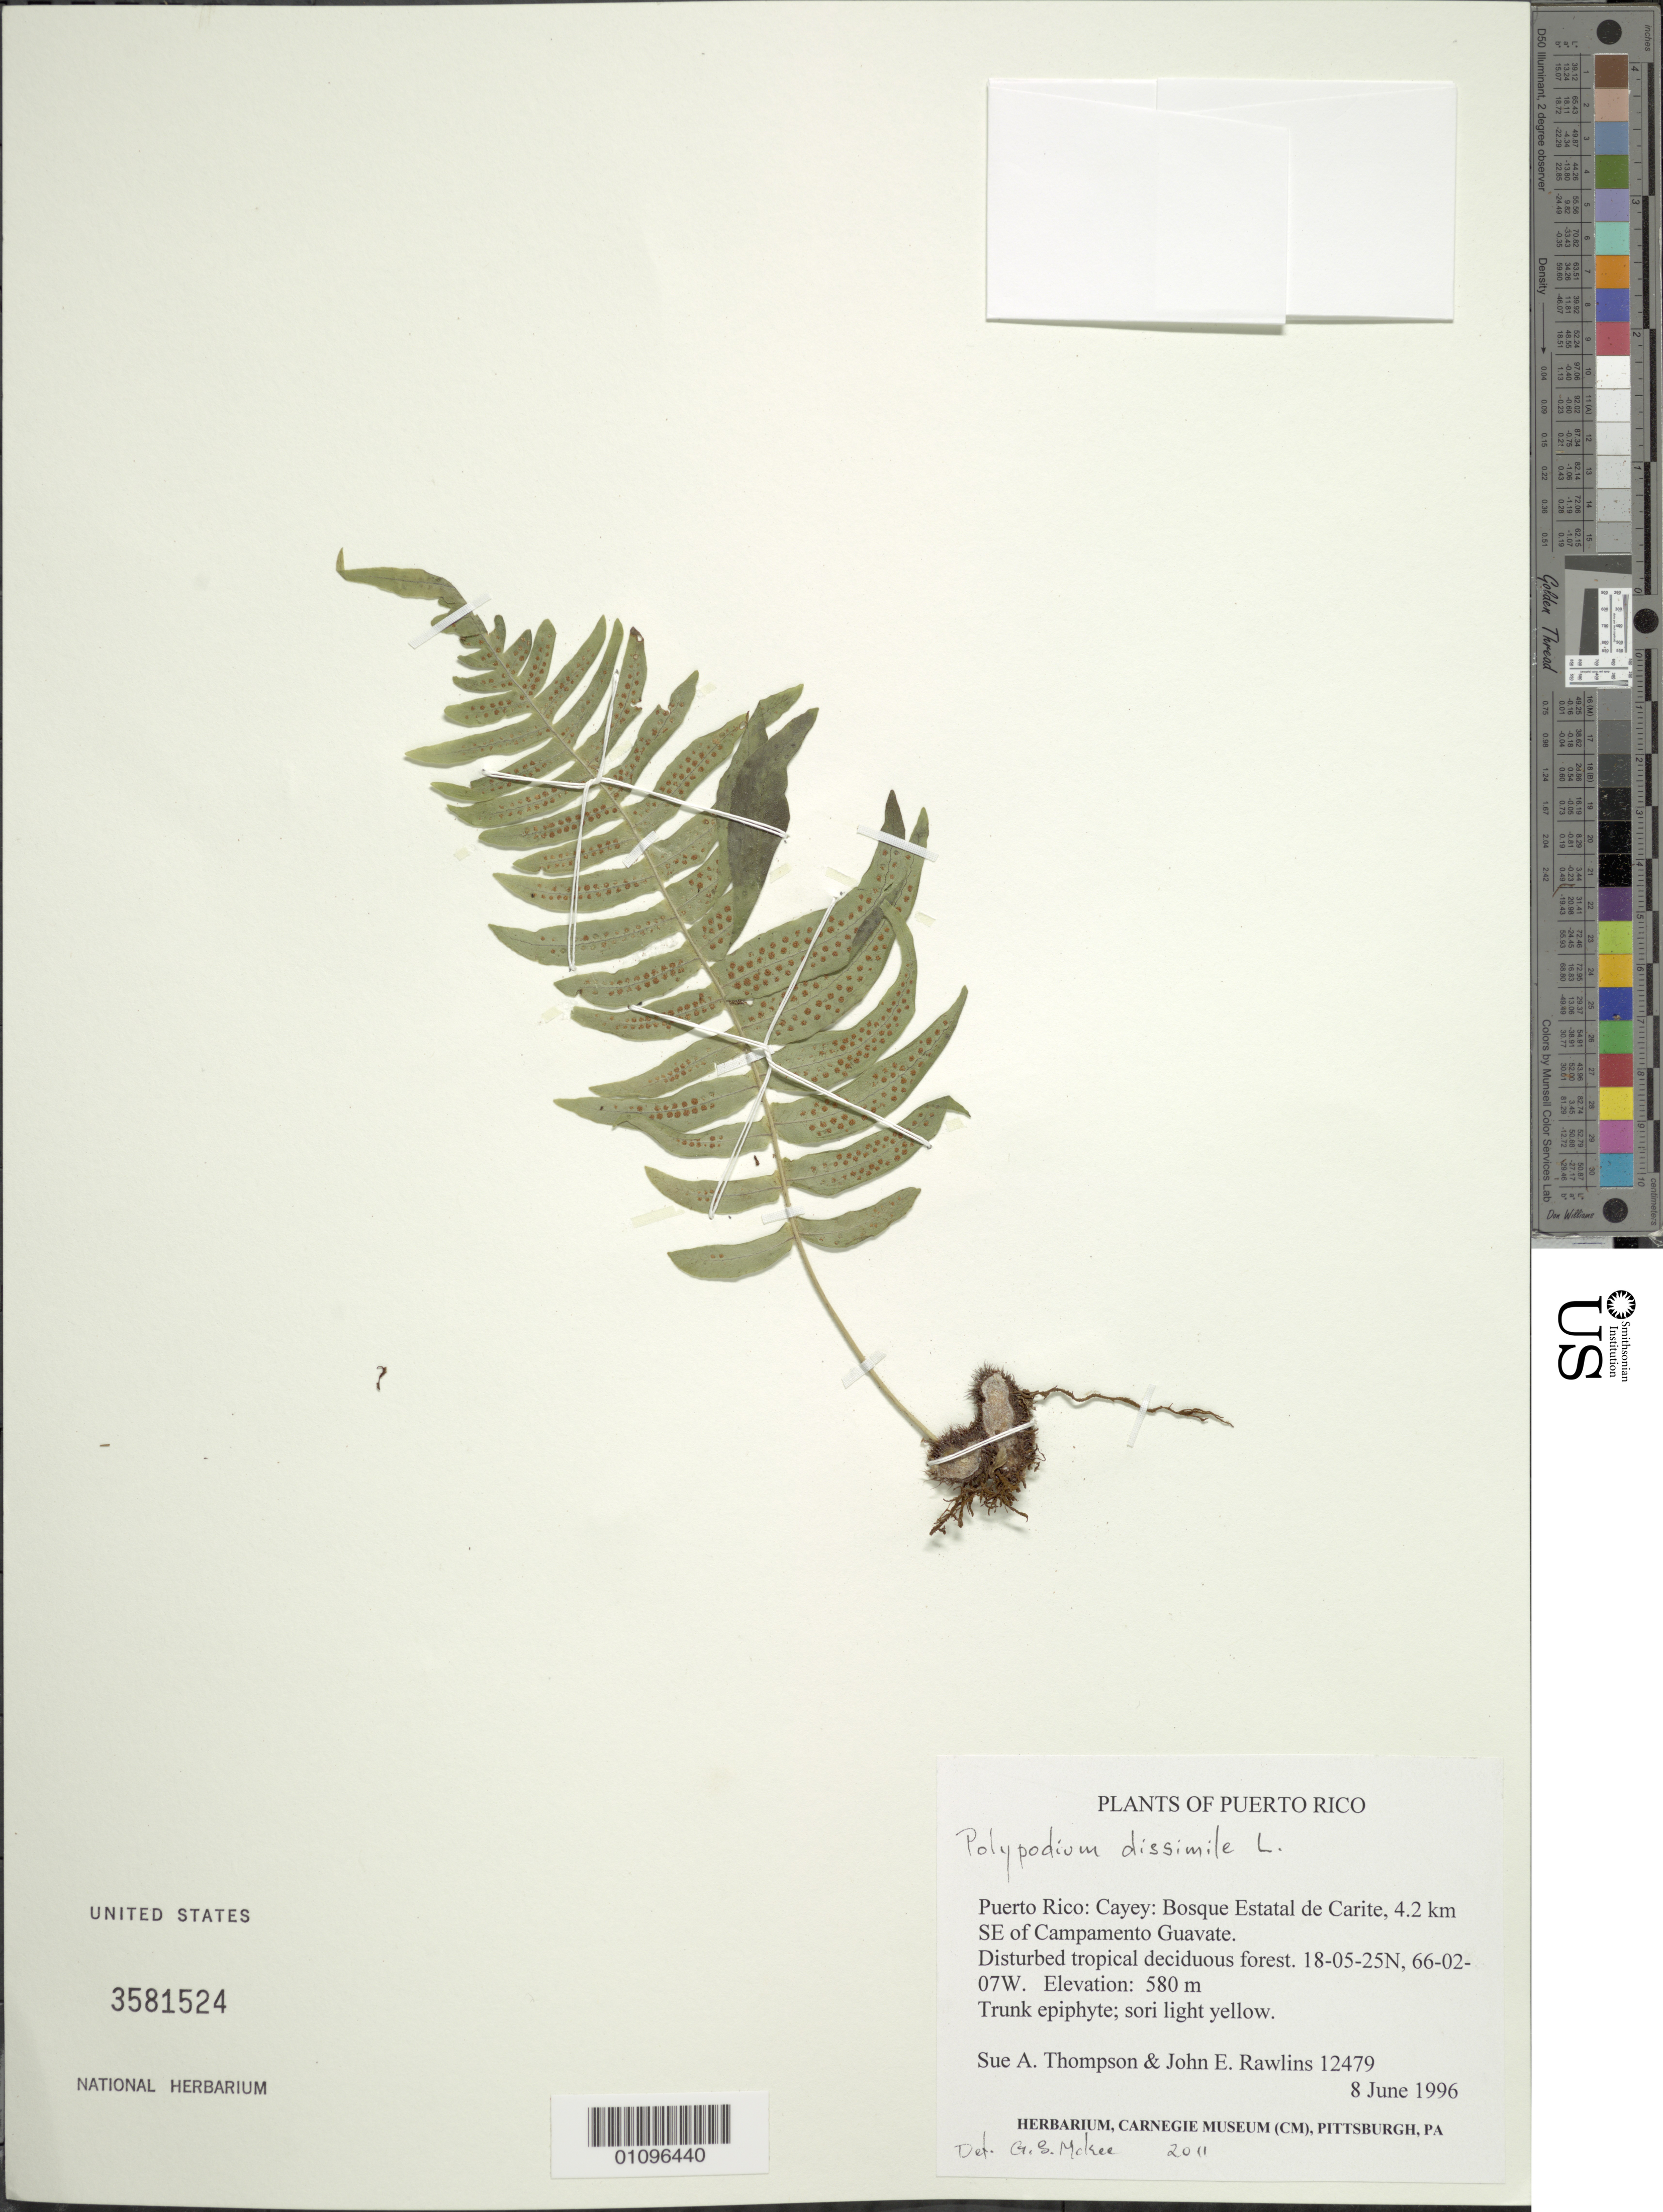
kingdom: Plantae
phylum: Tracheophyta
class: Polypodiopsida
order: Polypodiales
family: Polypodiaceae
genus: Polypodium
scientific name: Polypodium dulce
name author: Poir.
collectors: S. A. Thompson & J. Rawlins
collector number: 12479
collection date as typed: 08 Jun 1996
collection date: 1996-06-08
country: Puerto Rico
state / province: Cayey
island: Puerto Rico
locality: Bosque Estatal de Carite, 4.2 km SE of Campamento Guavate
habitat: Disturbed tropical deciduous forest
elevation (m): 580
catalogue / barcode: US 3581524